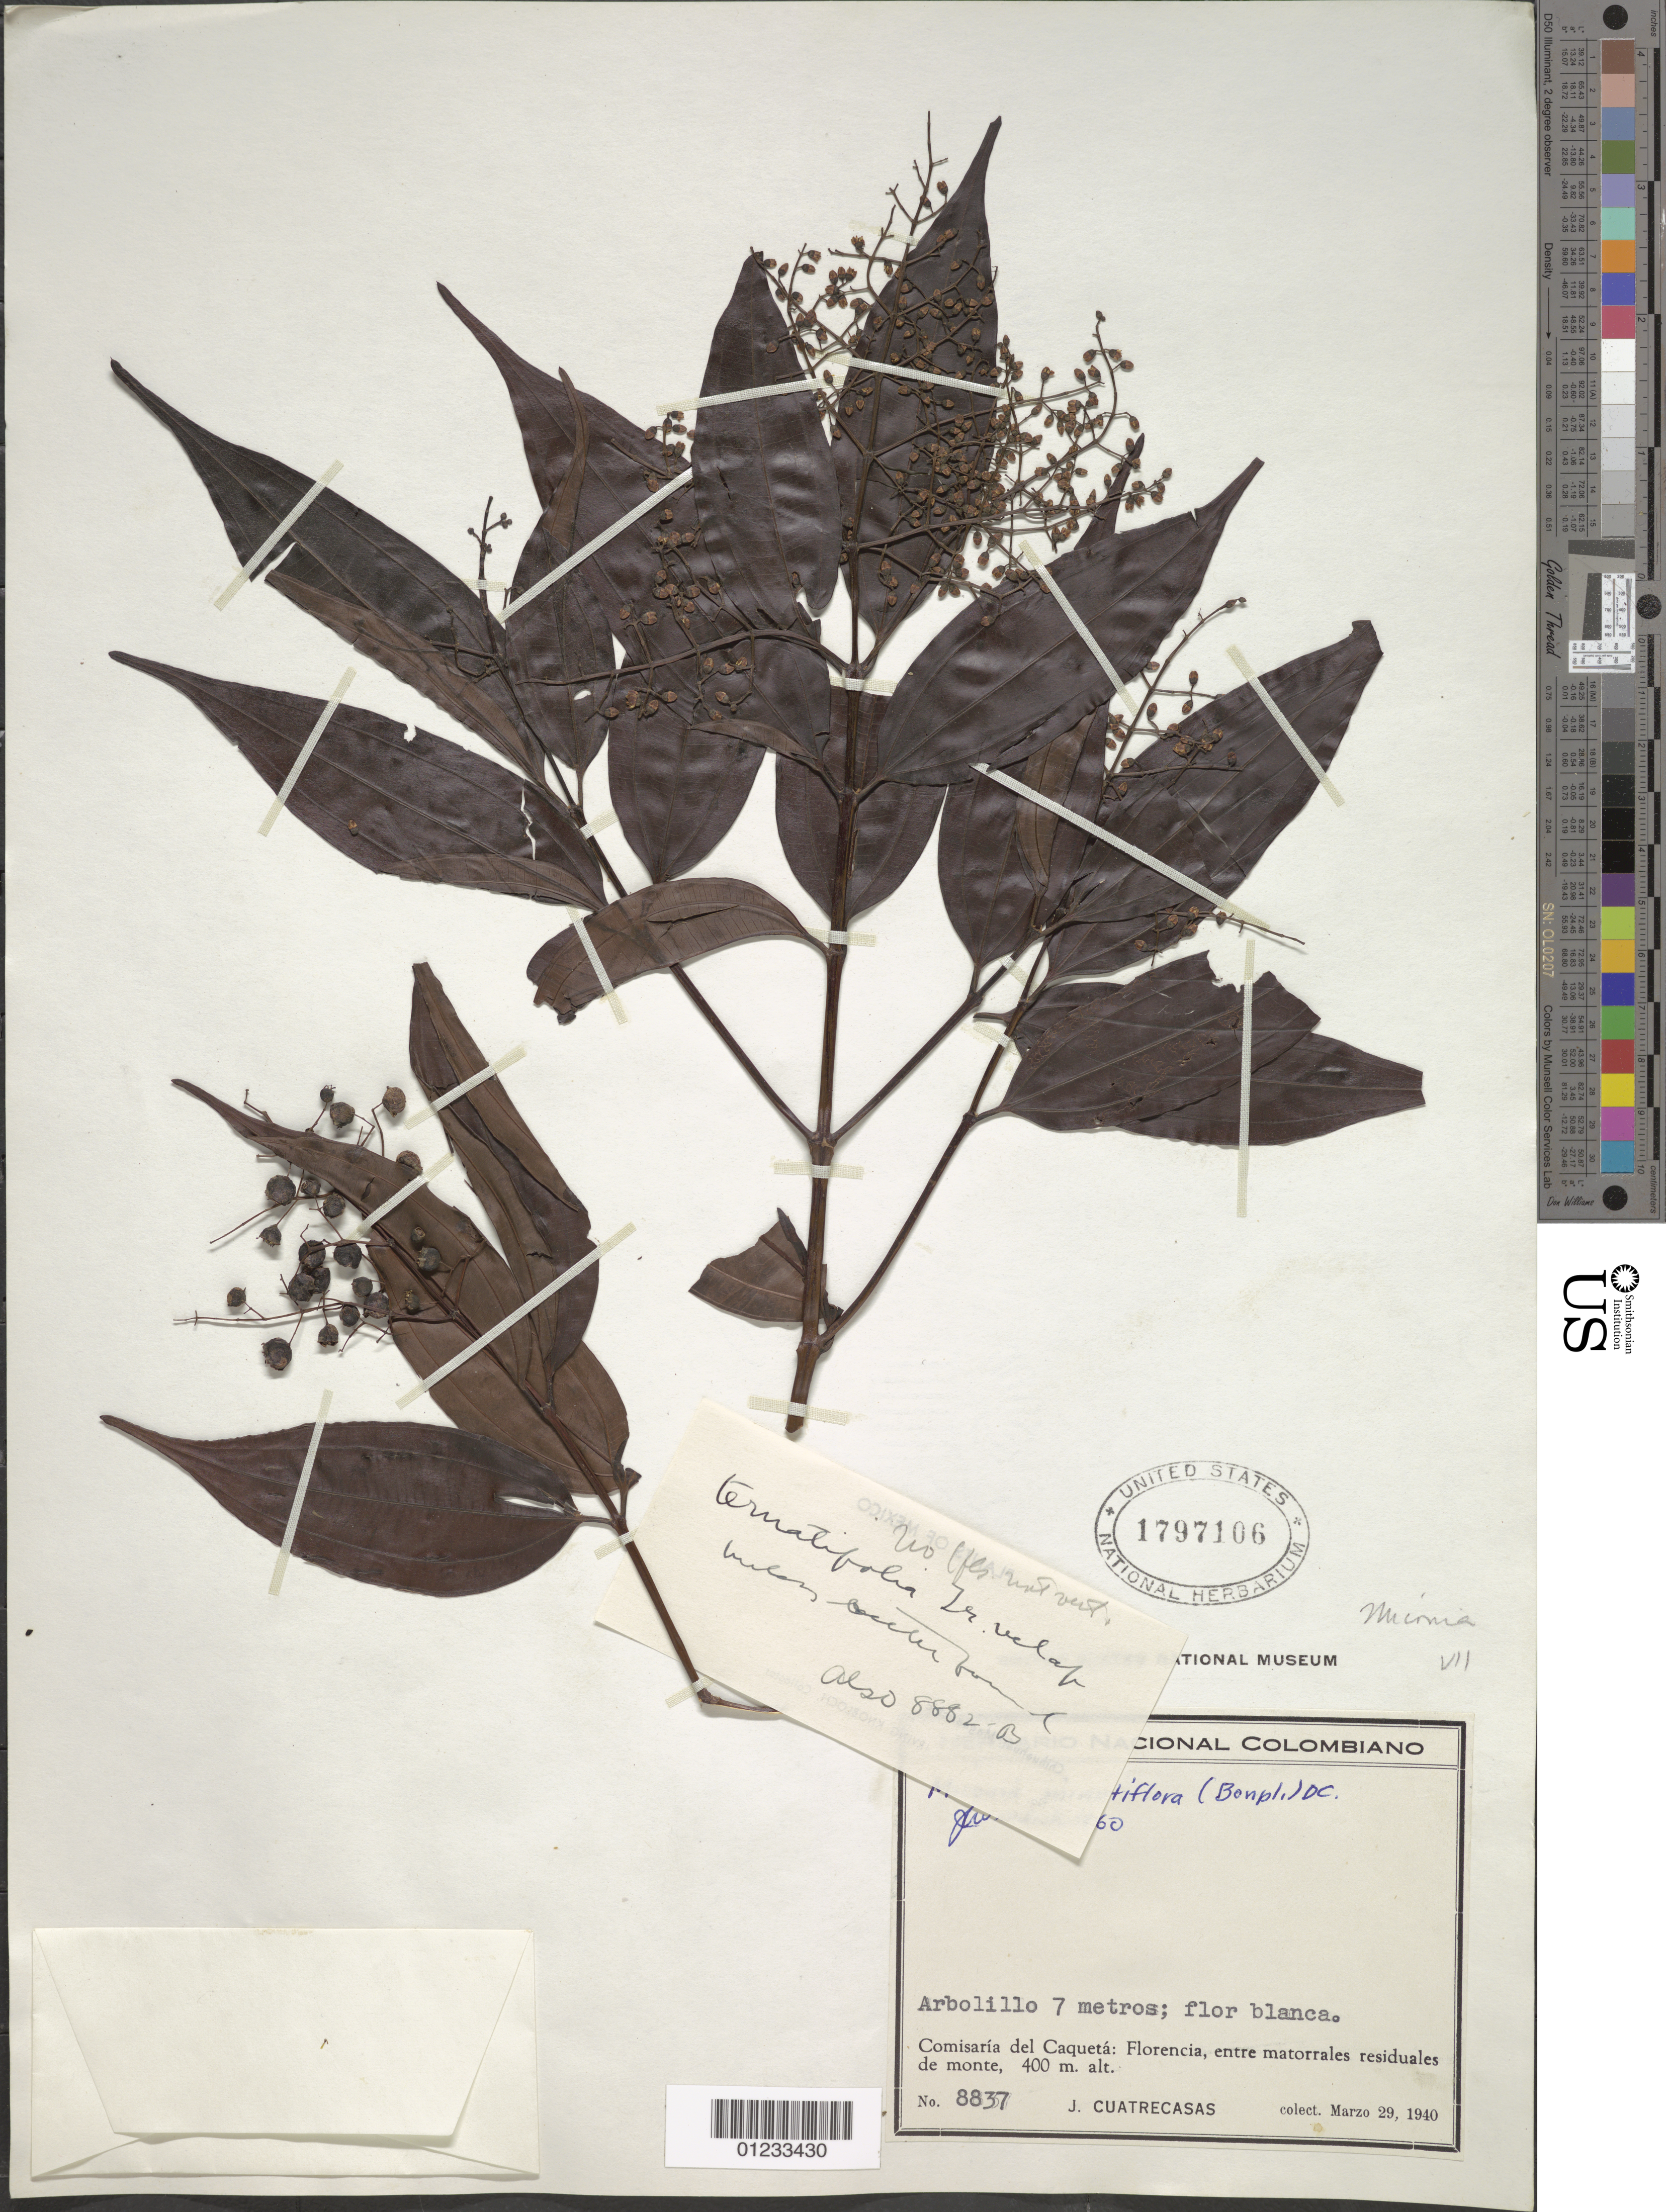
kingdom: Plantae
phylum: Tracheophyta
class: Magnoliopsida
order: Myrtales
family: Melastomataceae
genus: Miconia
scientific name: Miconia minutiflora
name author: (Bonpl.) DC.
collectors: J. Cuatrecasas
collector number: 8837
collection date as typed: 29 Mar 1940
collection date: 1940-03-29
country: Colombia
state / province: Caquetá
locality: Florencia.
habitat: entre matorrales residuales de monte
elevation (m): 400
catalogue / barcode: US 1797106